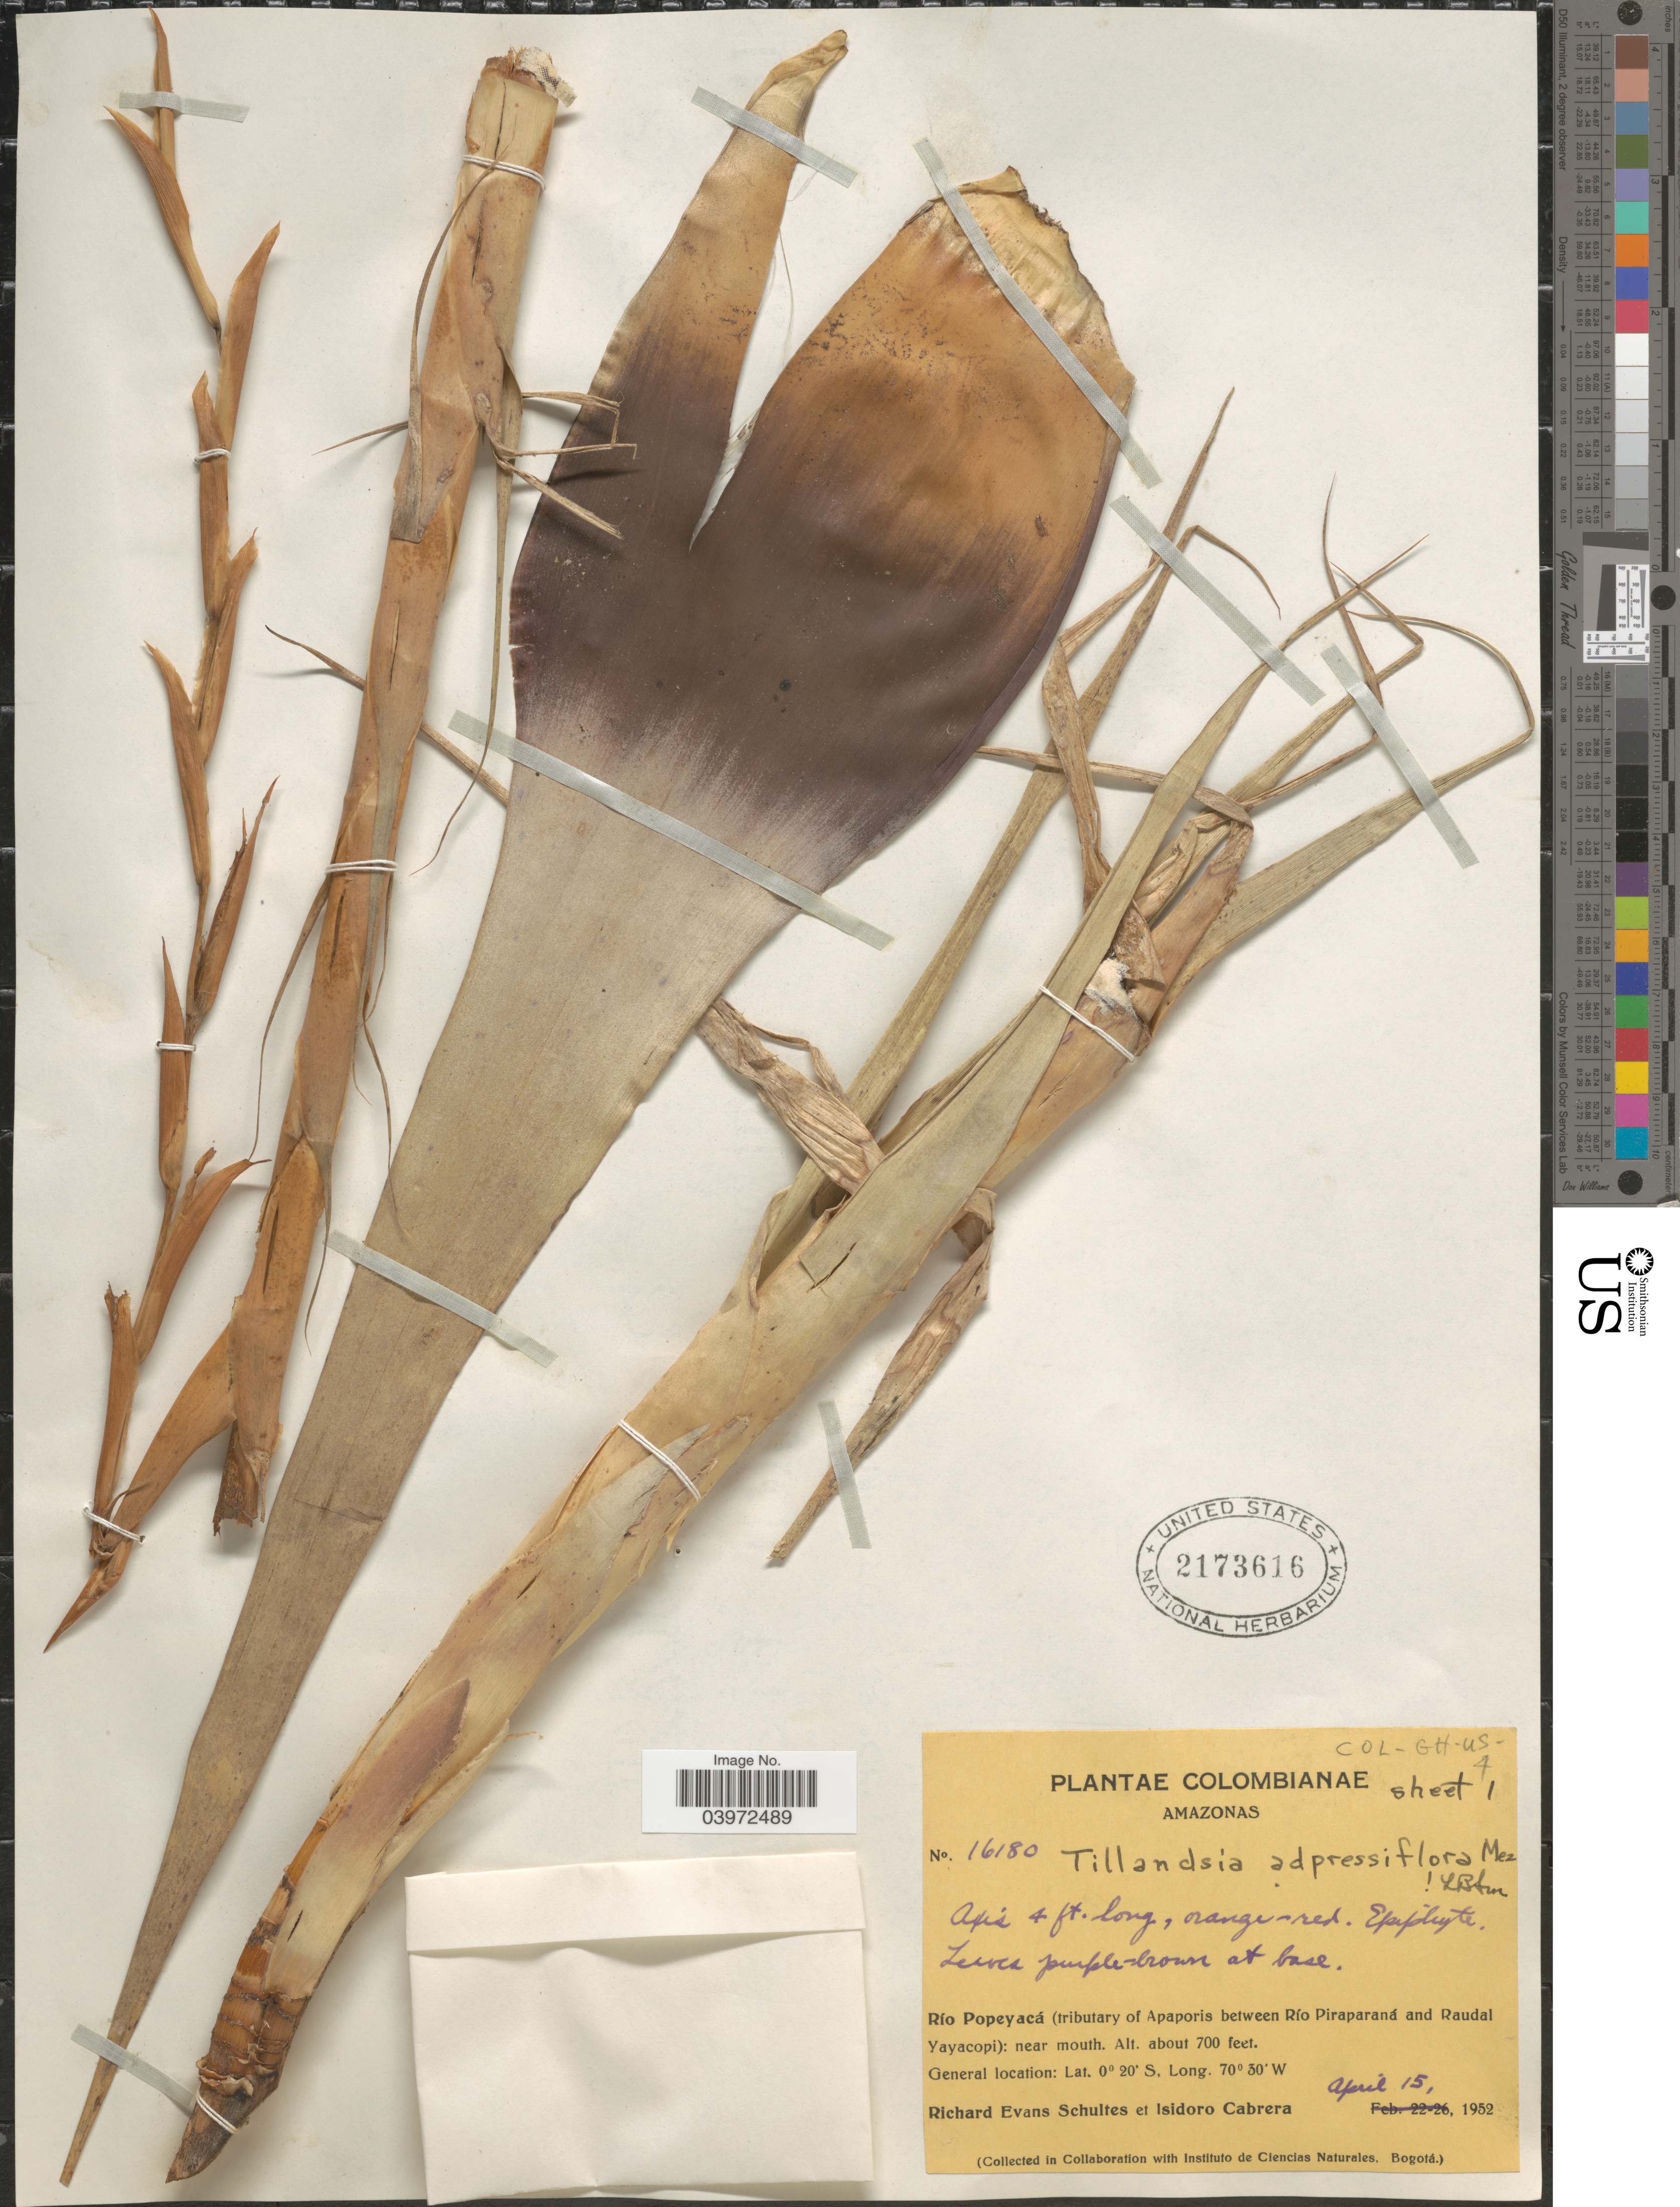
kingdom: Plantae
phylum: Tracheophyta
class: Liliopsida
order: Poales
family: Bromeliaceae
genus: Tillandsia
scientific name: Tillandsia adpressiflora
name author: Mez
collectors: R. E. Schultes & I. Cabrera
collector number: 16180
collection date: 1952-04-15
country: Colombia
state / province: Amazônas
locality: Río Popeyacá (tributary of Apaporis between Río Piraparaná and Raudal Yayacopi): near mouth.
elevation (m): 213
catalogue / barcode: US 2173616